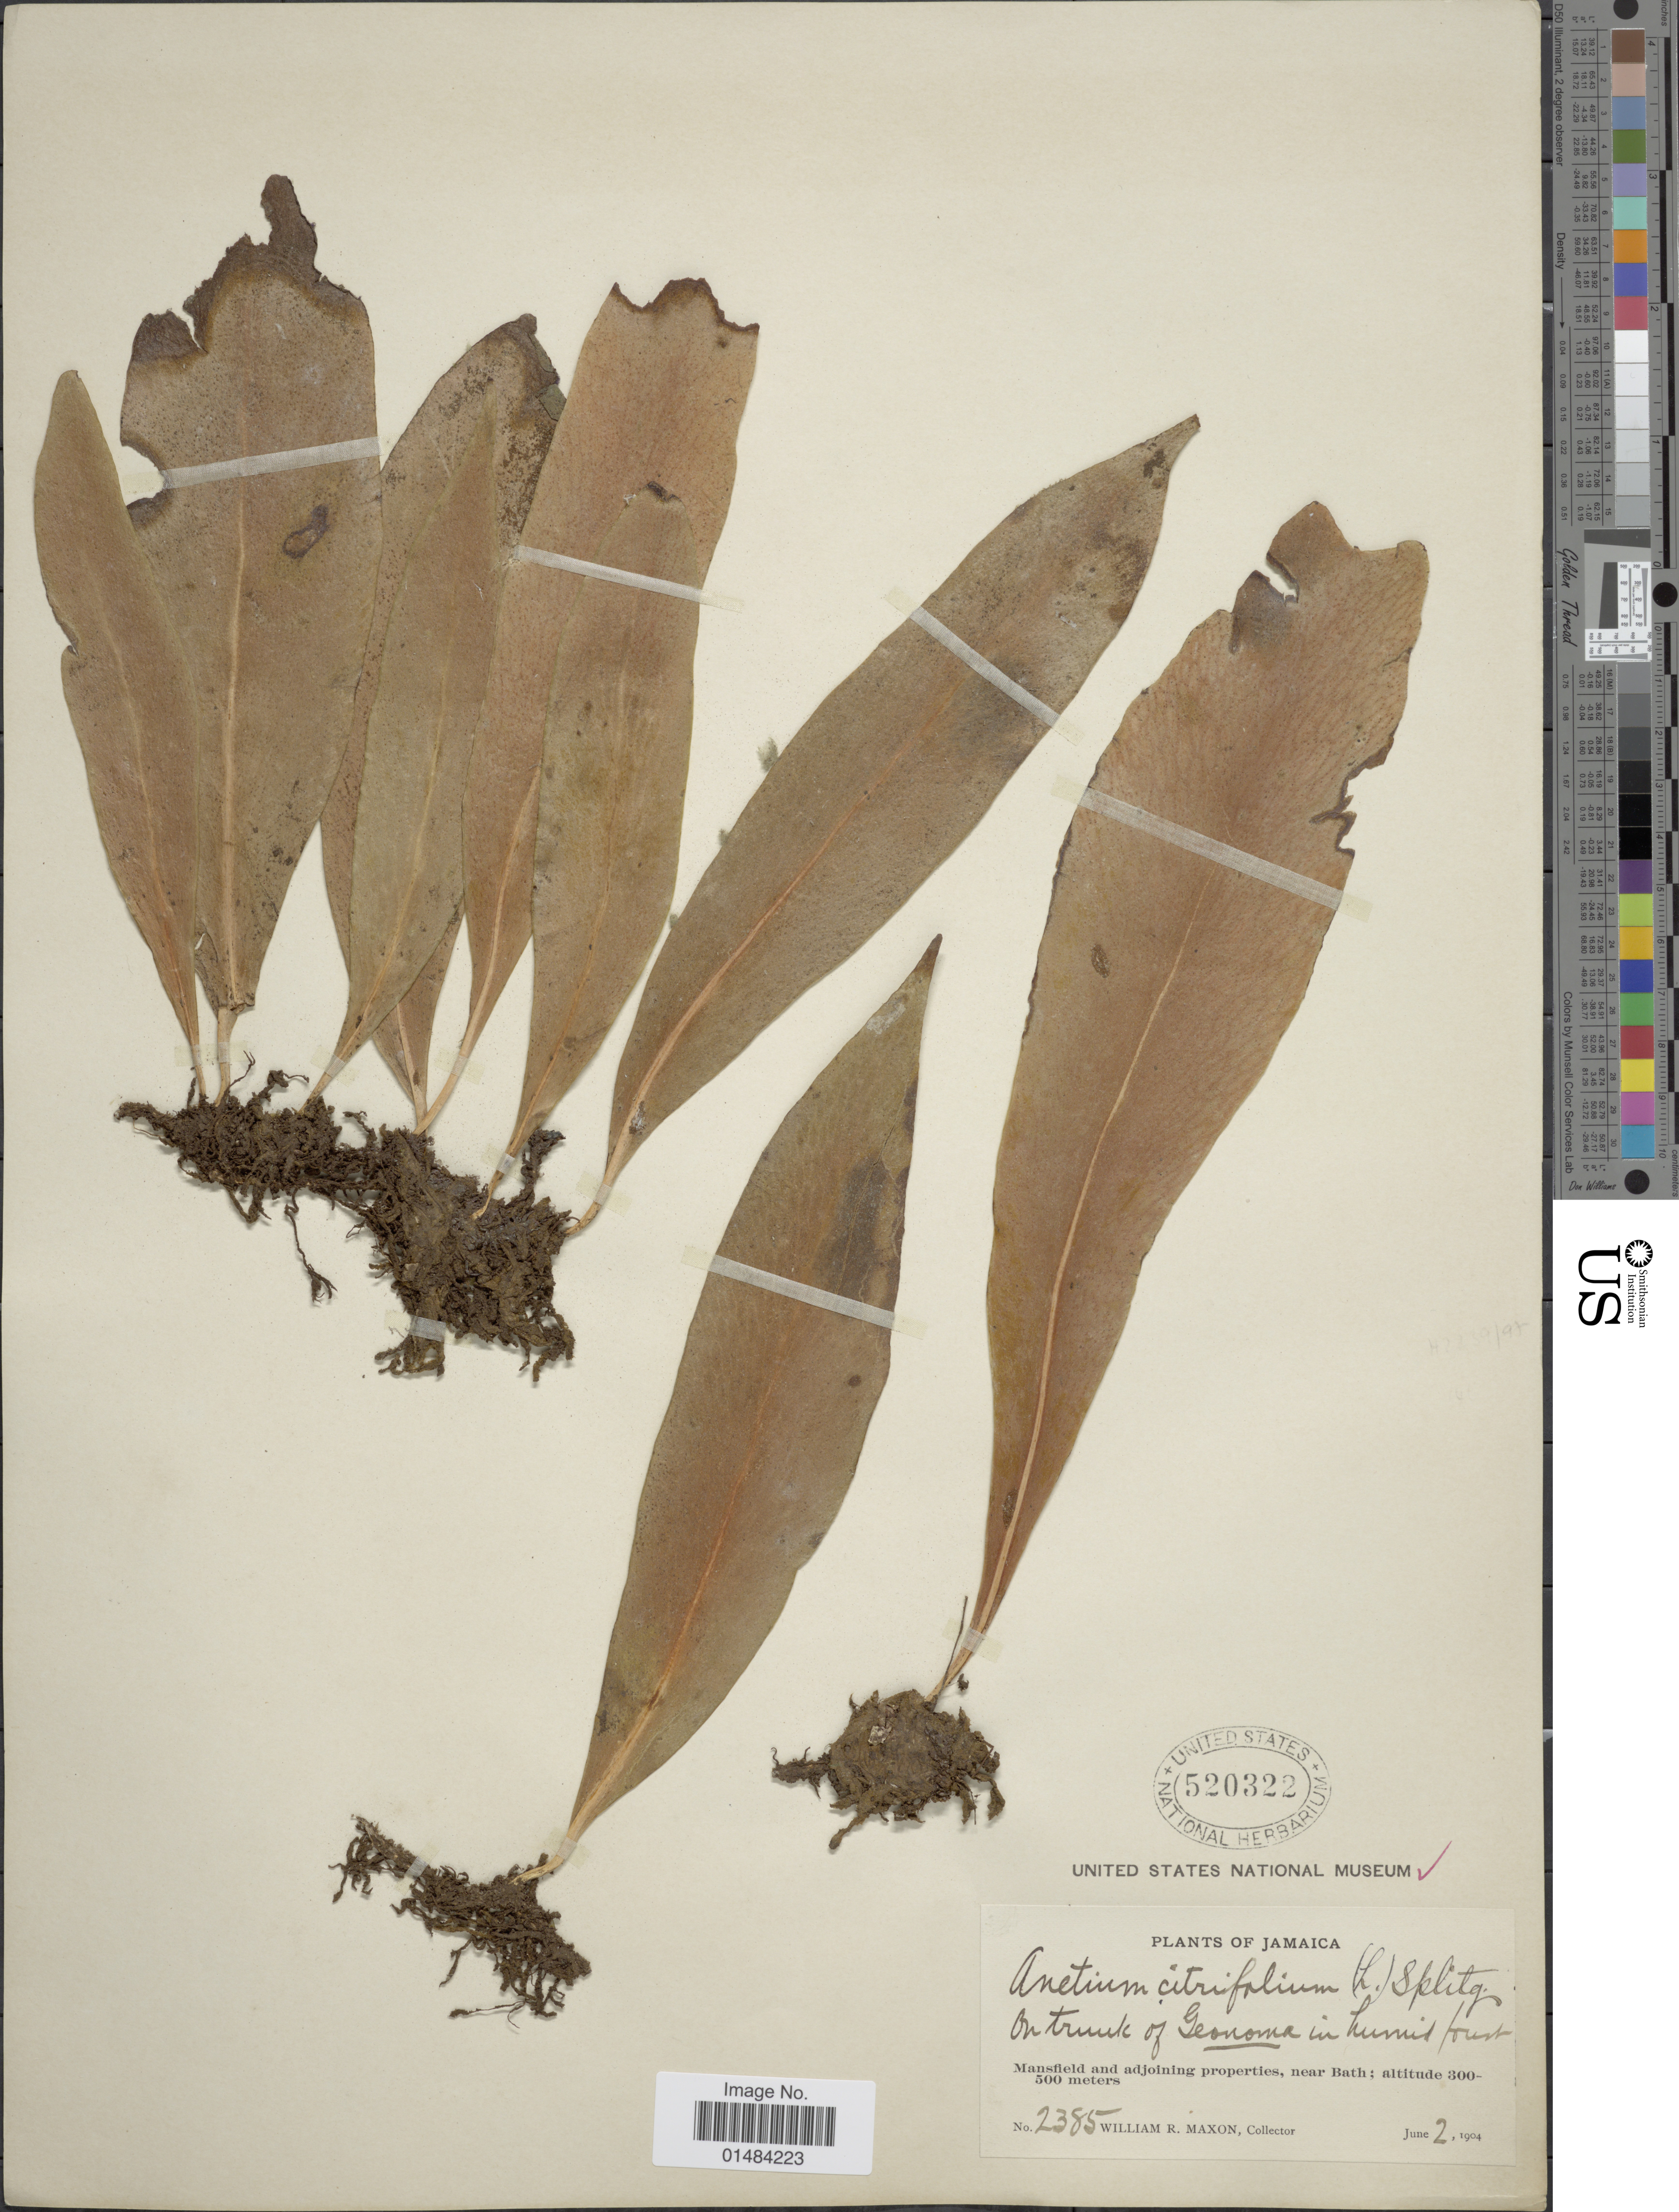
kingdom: Plantae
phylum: Tracheophyta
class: Polypodiopsida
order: Polypodiales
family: Pteridaceae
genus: Anetium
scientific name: Anetium citrifolium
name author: (L.) Splitg.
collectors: W. R. Maxon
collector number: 2385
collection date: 1904-06-02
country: Jamaica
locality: Jamaica, Mansfield and adjoining properties, near Bath.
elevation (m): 300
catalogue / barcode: US 520322